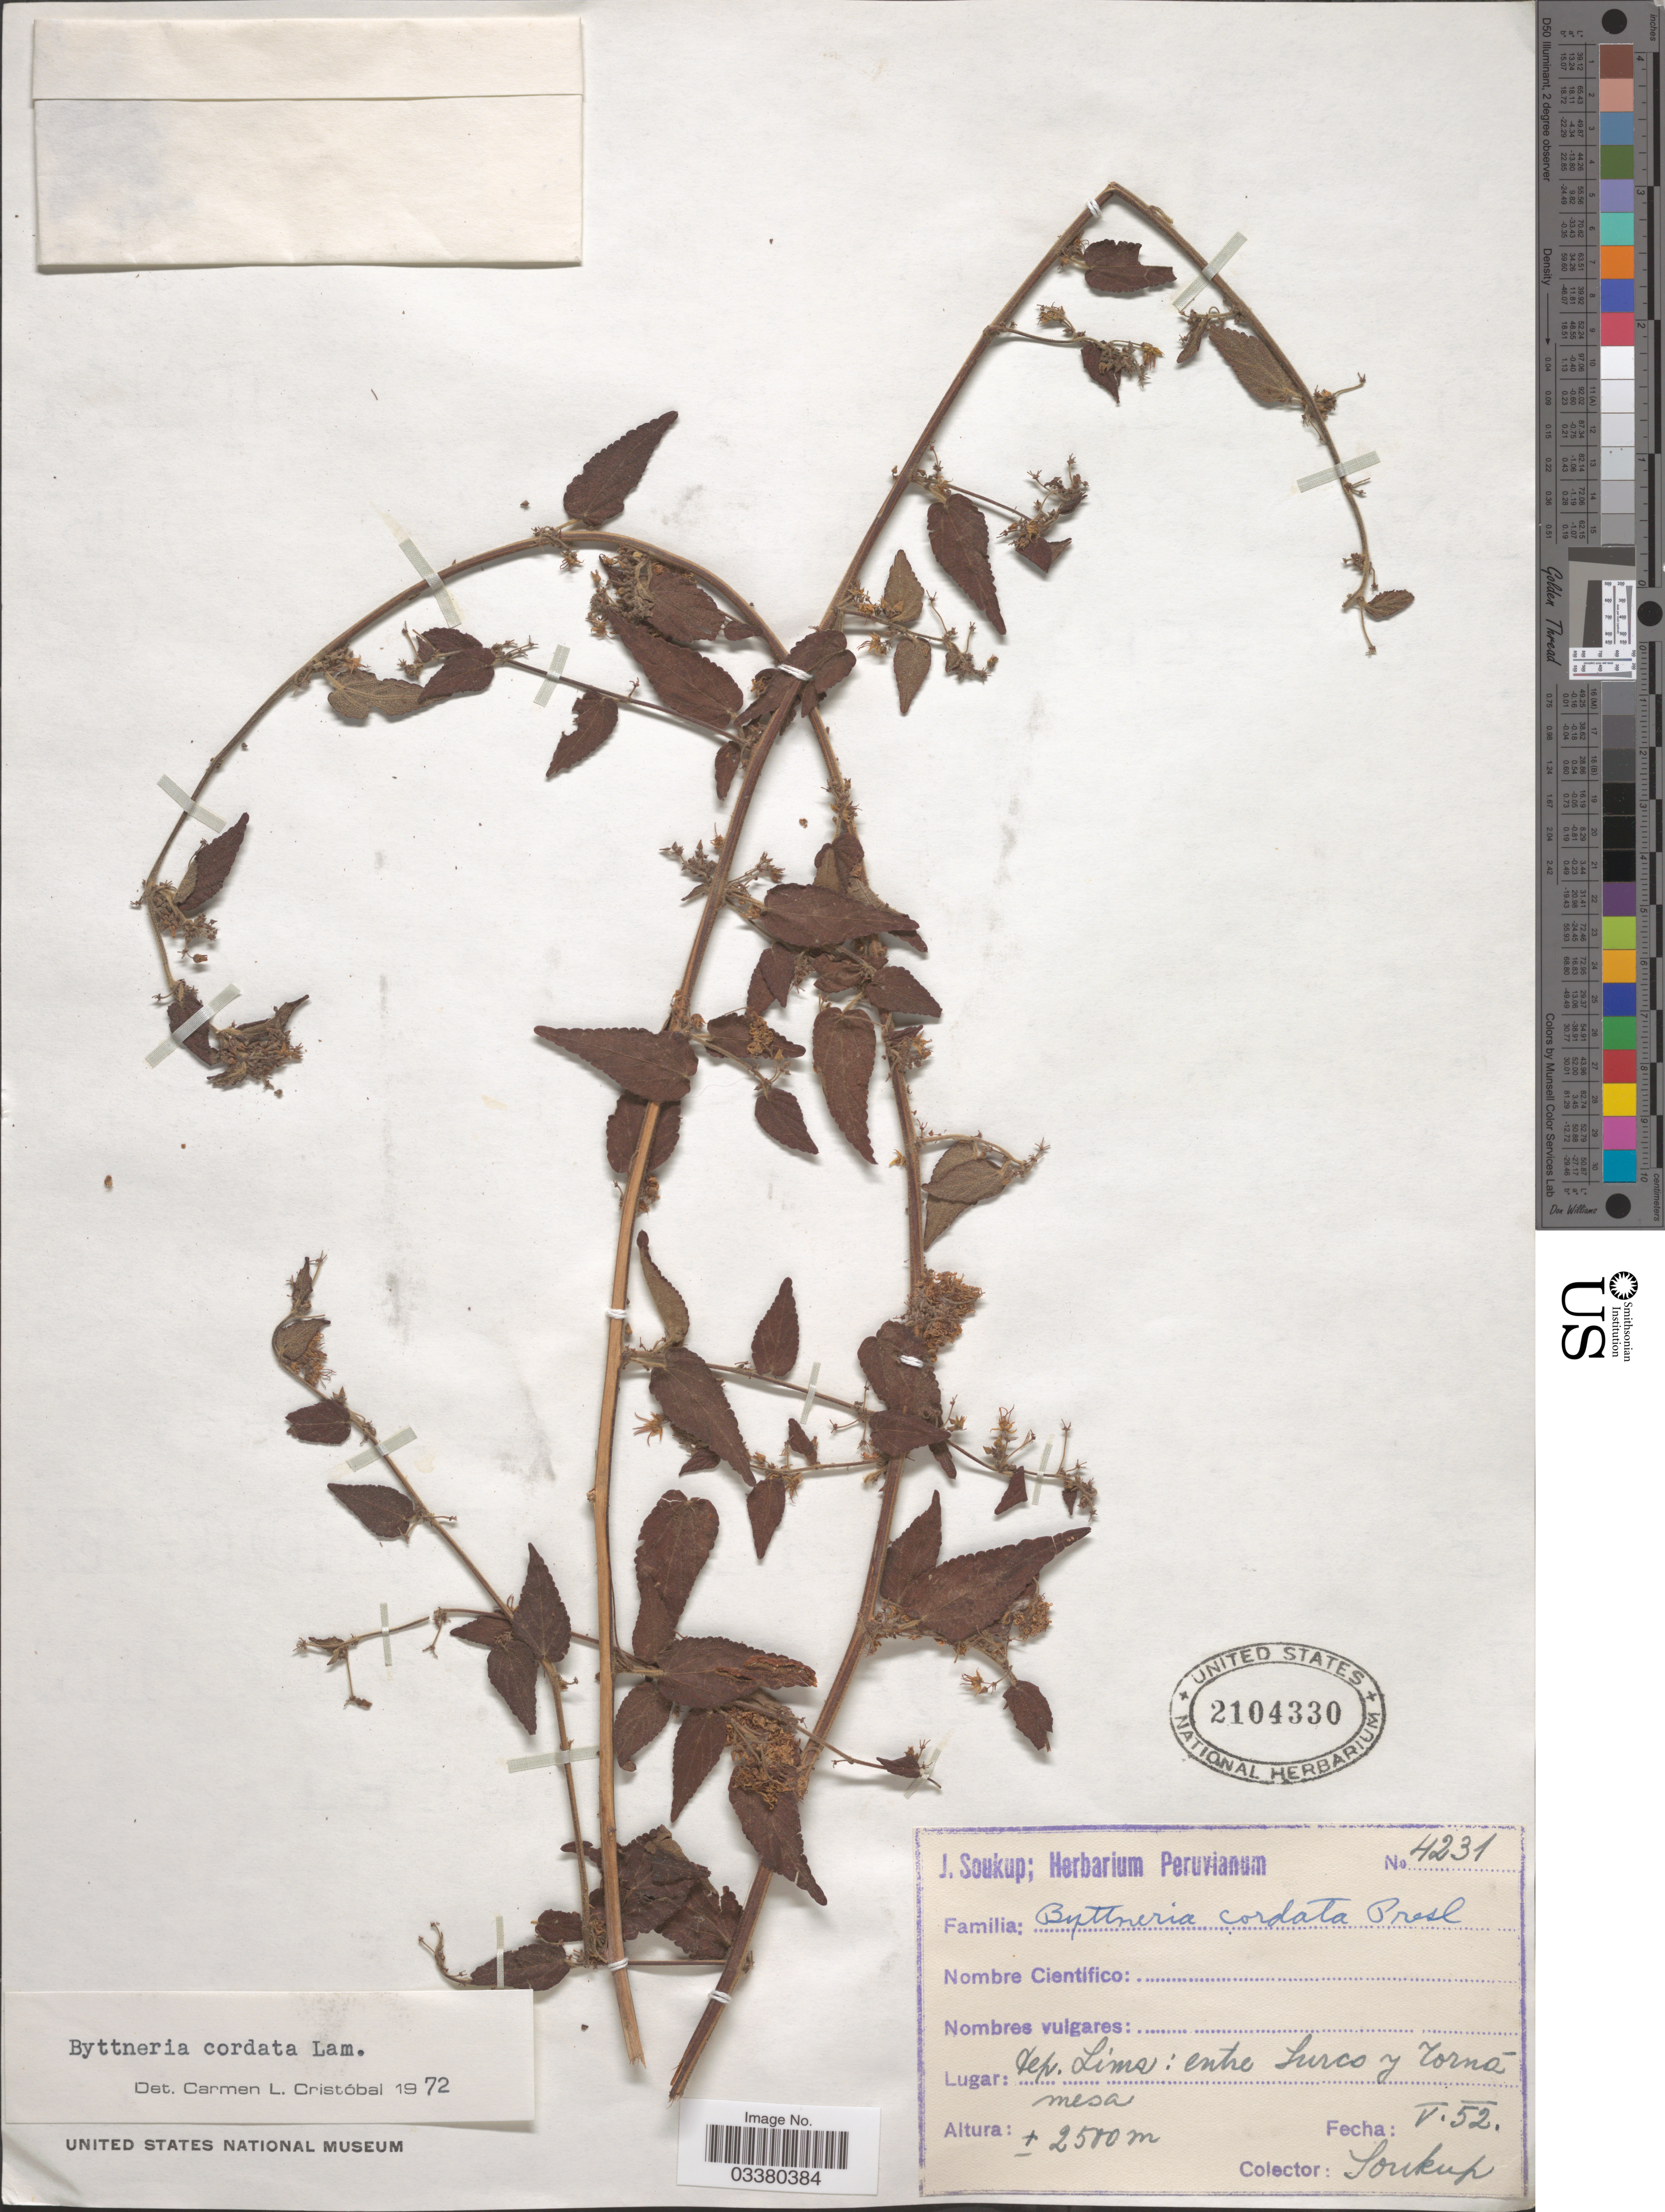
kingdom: Plantae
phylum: Tracheophyta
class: Magnoliopsida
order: Malvales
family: Malvaceae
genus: Byttneria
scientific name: Byttneria cordata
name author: Lam.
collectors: J. Soukup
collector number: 4231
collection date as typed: Transcribed d/m/y: /5/52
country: Peru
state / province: Lima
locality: Entre Surco y Tornamesa, Dep. Lima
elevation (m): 2500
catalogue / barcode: US 2104330